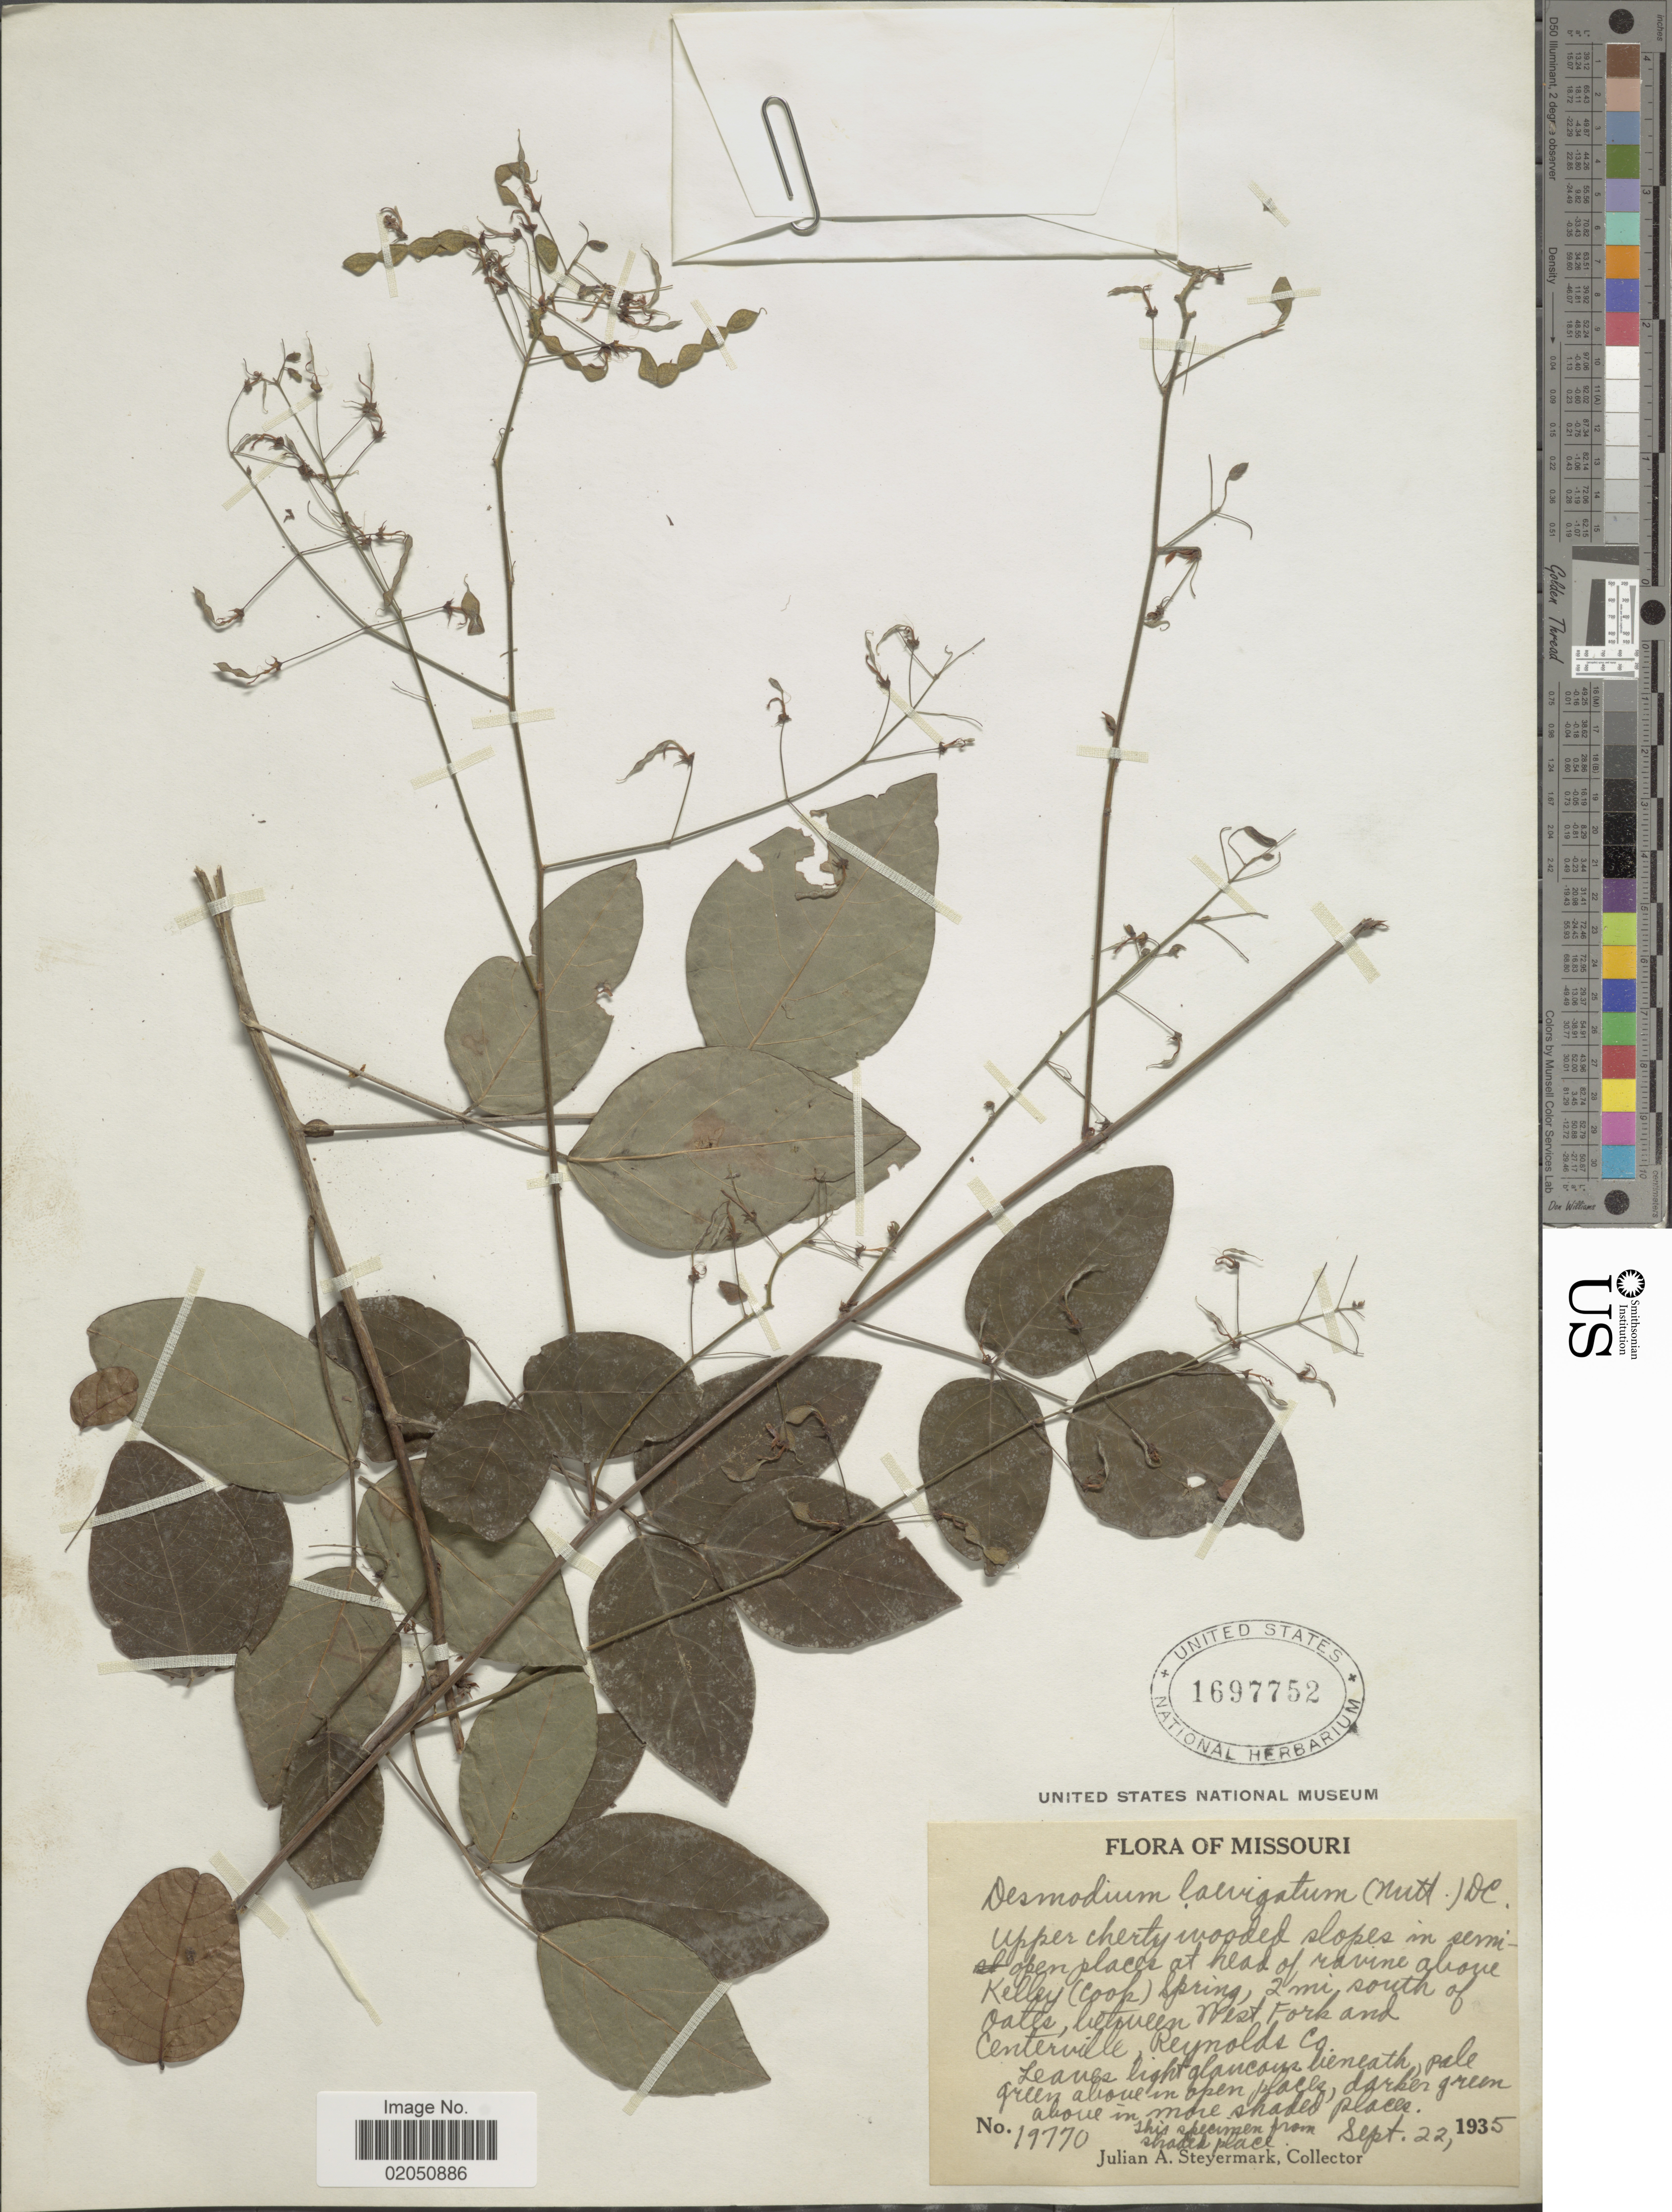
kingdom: Plantae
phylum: Tracheophyta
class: Magnoliopsida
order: Fabales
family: Fabaceae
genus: Desmodium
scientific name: Desmodium laevigatum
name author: (Nutt.) DC.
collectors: J. Steyermark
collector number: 19770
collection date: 1935-09-22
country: United States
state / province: Missouri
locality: Upper cherty wooded slope in semi-open places at head of ravine above Kelley (Coop) Spring, 2 mi south of Oates, between West Fork and Centerville, Reynolds Co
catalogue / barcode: US 1697752